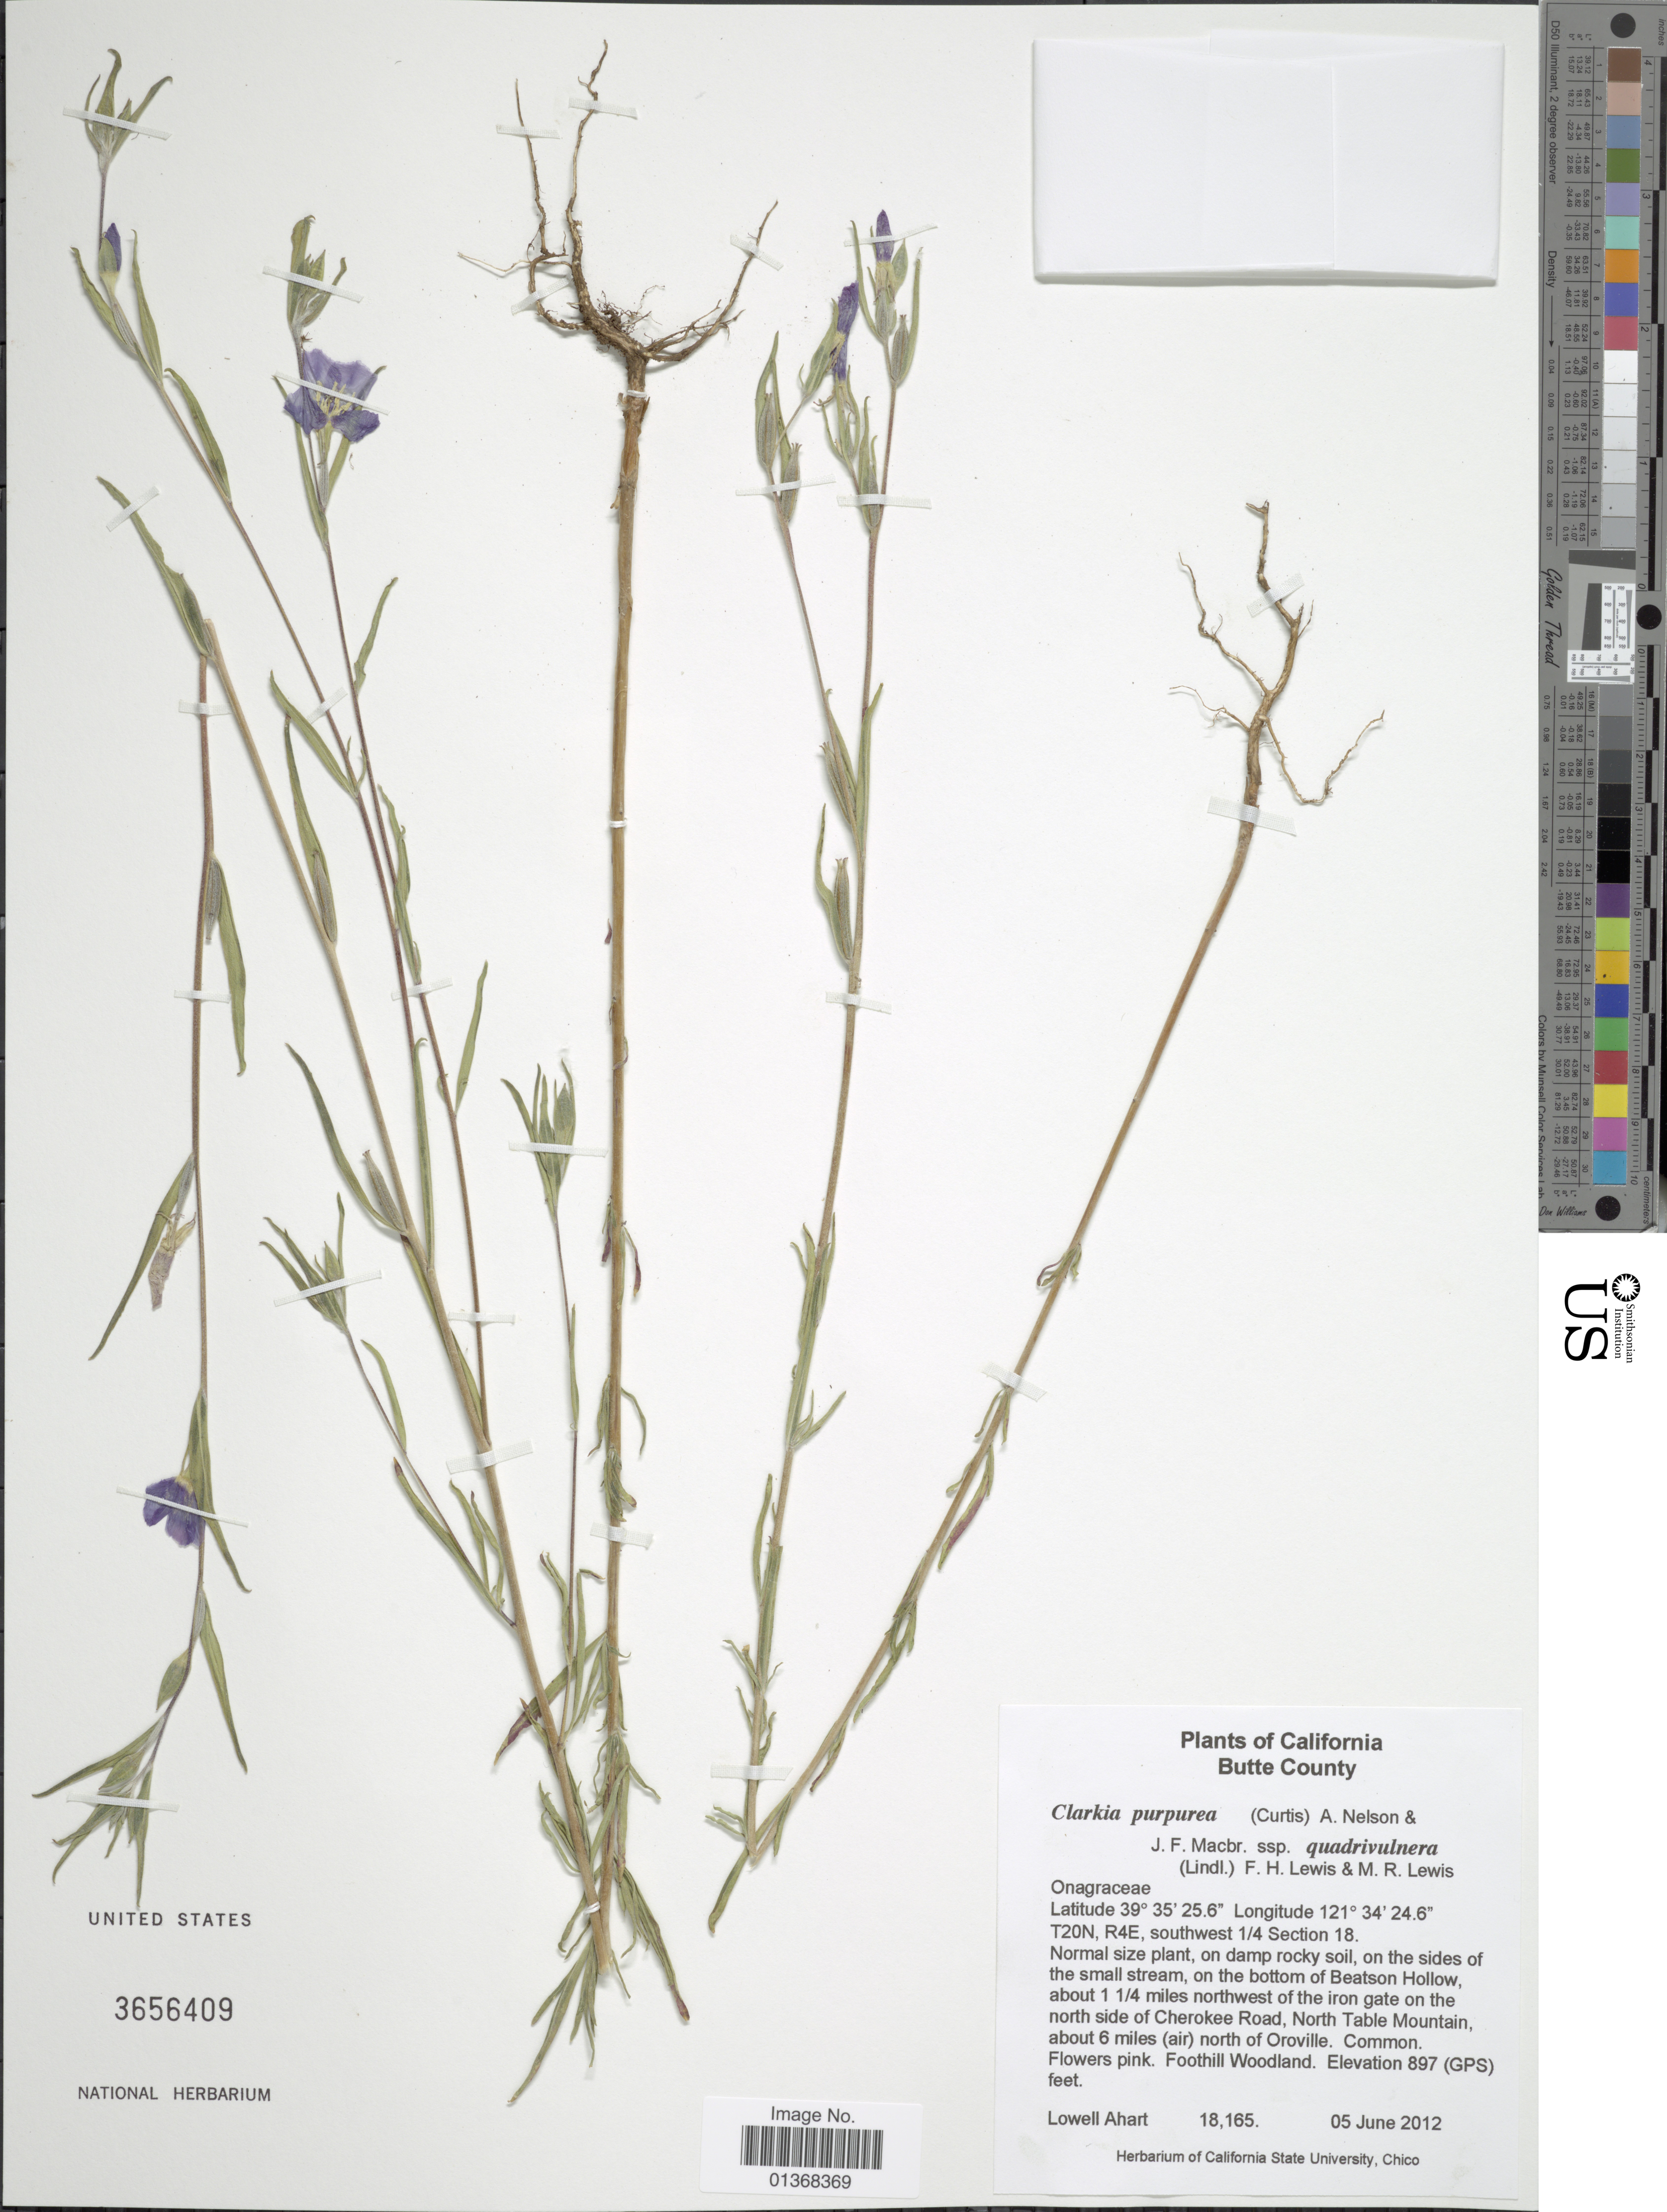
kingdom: Plantae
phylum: Tracheophyta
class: Magnoliopsida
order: Myrtales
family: Onagraceae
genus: Clarkia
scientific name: Clarkia purpurea subsp. quadrivulnera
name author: (Douglas) H.F. Lewis & M.R. Lewis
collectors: L. Ahart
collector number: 18165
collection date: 2012-06-05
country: United States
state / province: California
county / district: Butte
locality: Butte County, on the bottom of Beatson Hollow, about 1¼ miles Northwest of the iron gate on the north side of Cherokee Road, North Table Mountain, about 6 miles (air) north of Oroville, T20N, R4E, southwest 1/4 section 18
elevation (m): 273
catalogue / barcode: US 3656409